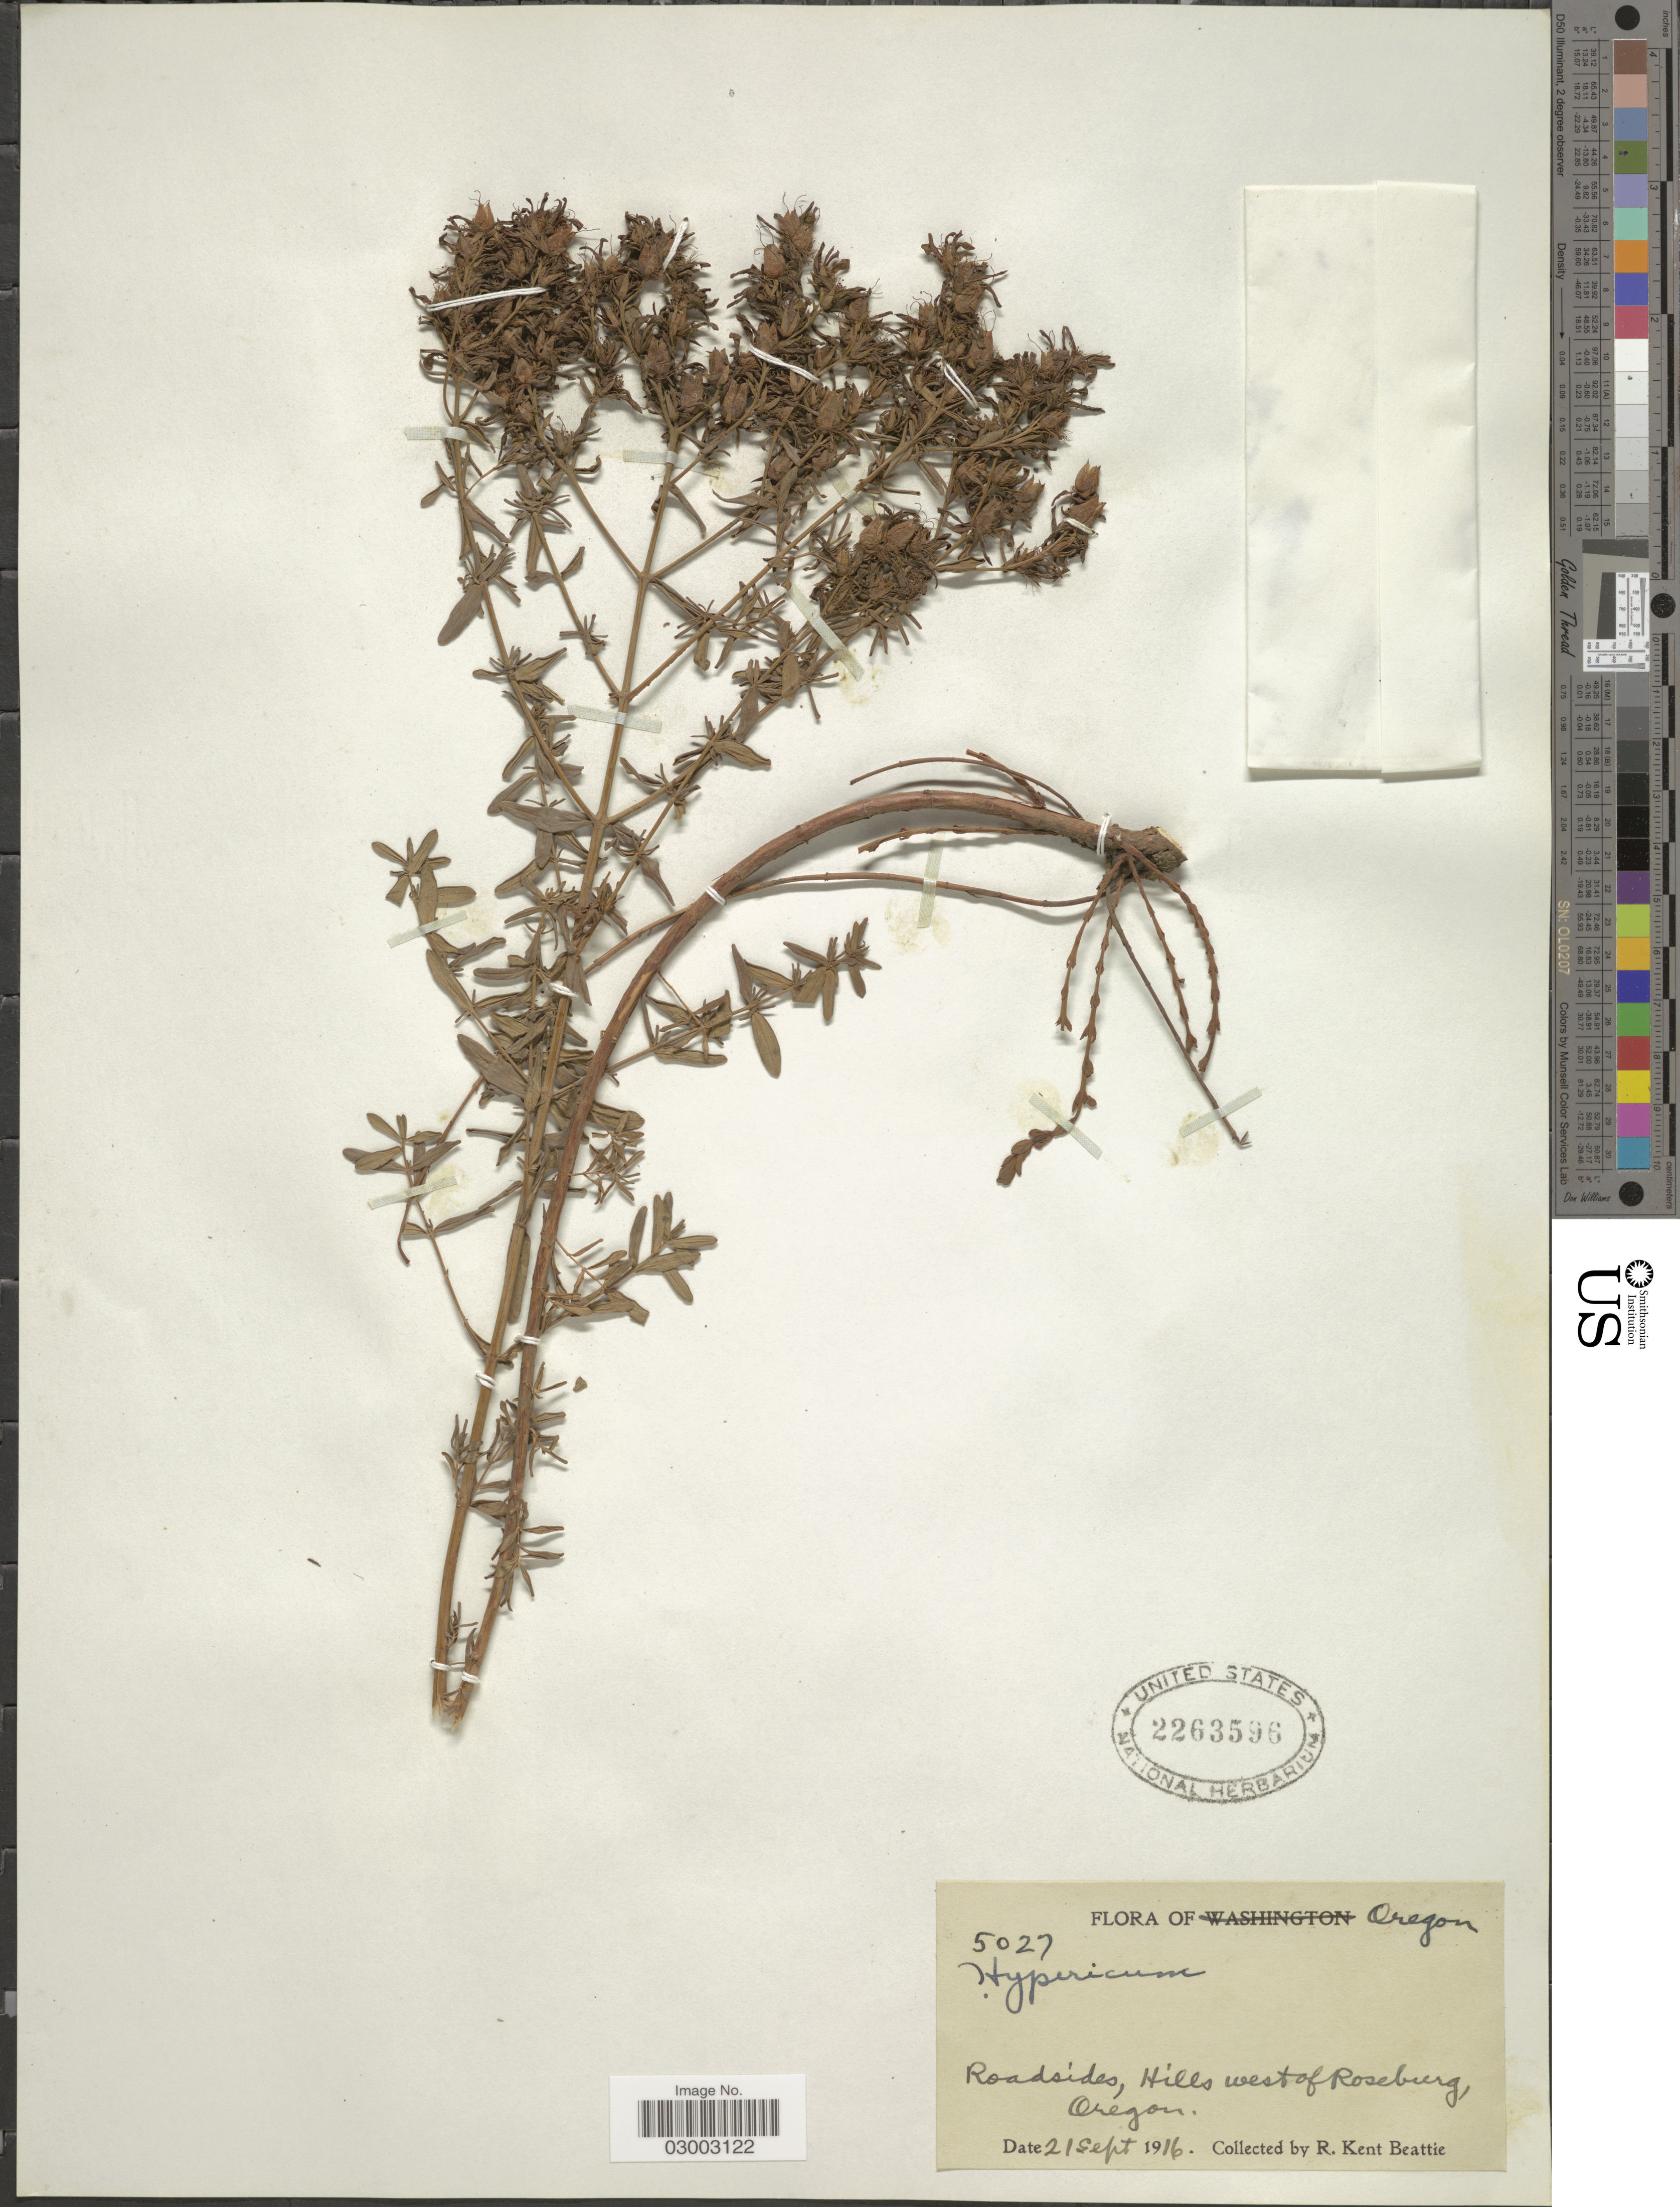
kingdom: Plantae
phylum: Tracheophyta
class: Magnoliopsida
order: Malpighiales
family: Hypericaceae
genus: Hypericum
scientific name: Hypericum sp.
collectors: R. K. Beattie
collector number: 5027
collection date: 1916-09-21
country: United States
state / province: Oregon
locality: Roadsides, Hills west of Roseburg.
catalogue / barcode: US 2263596